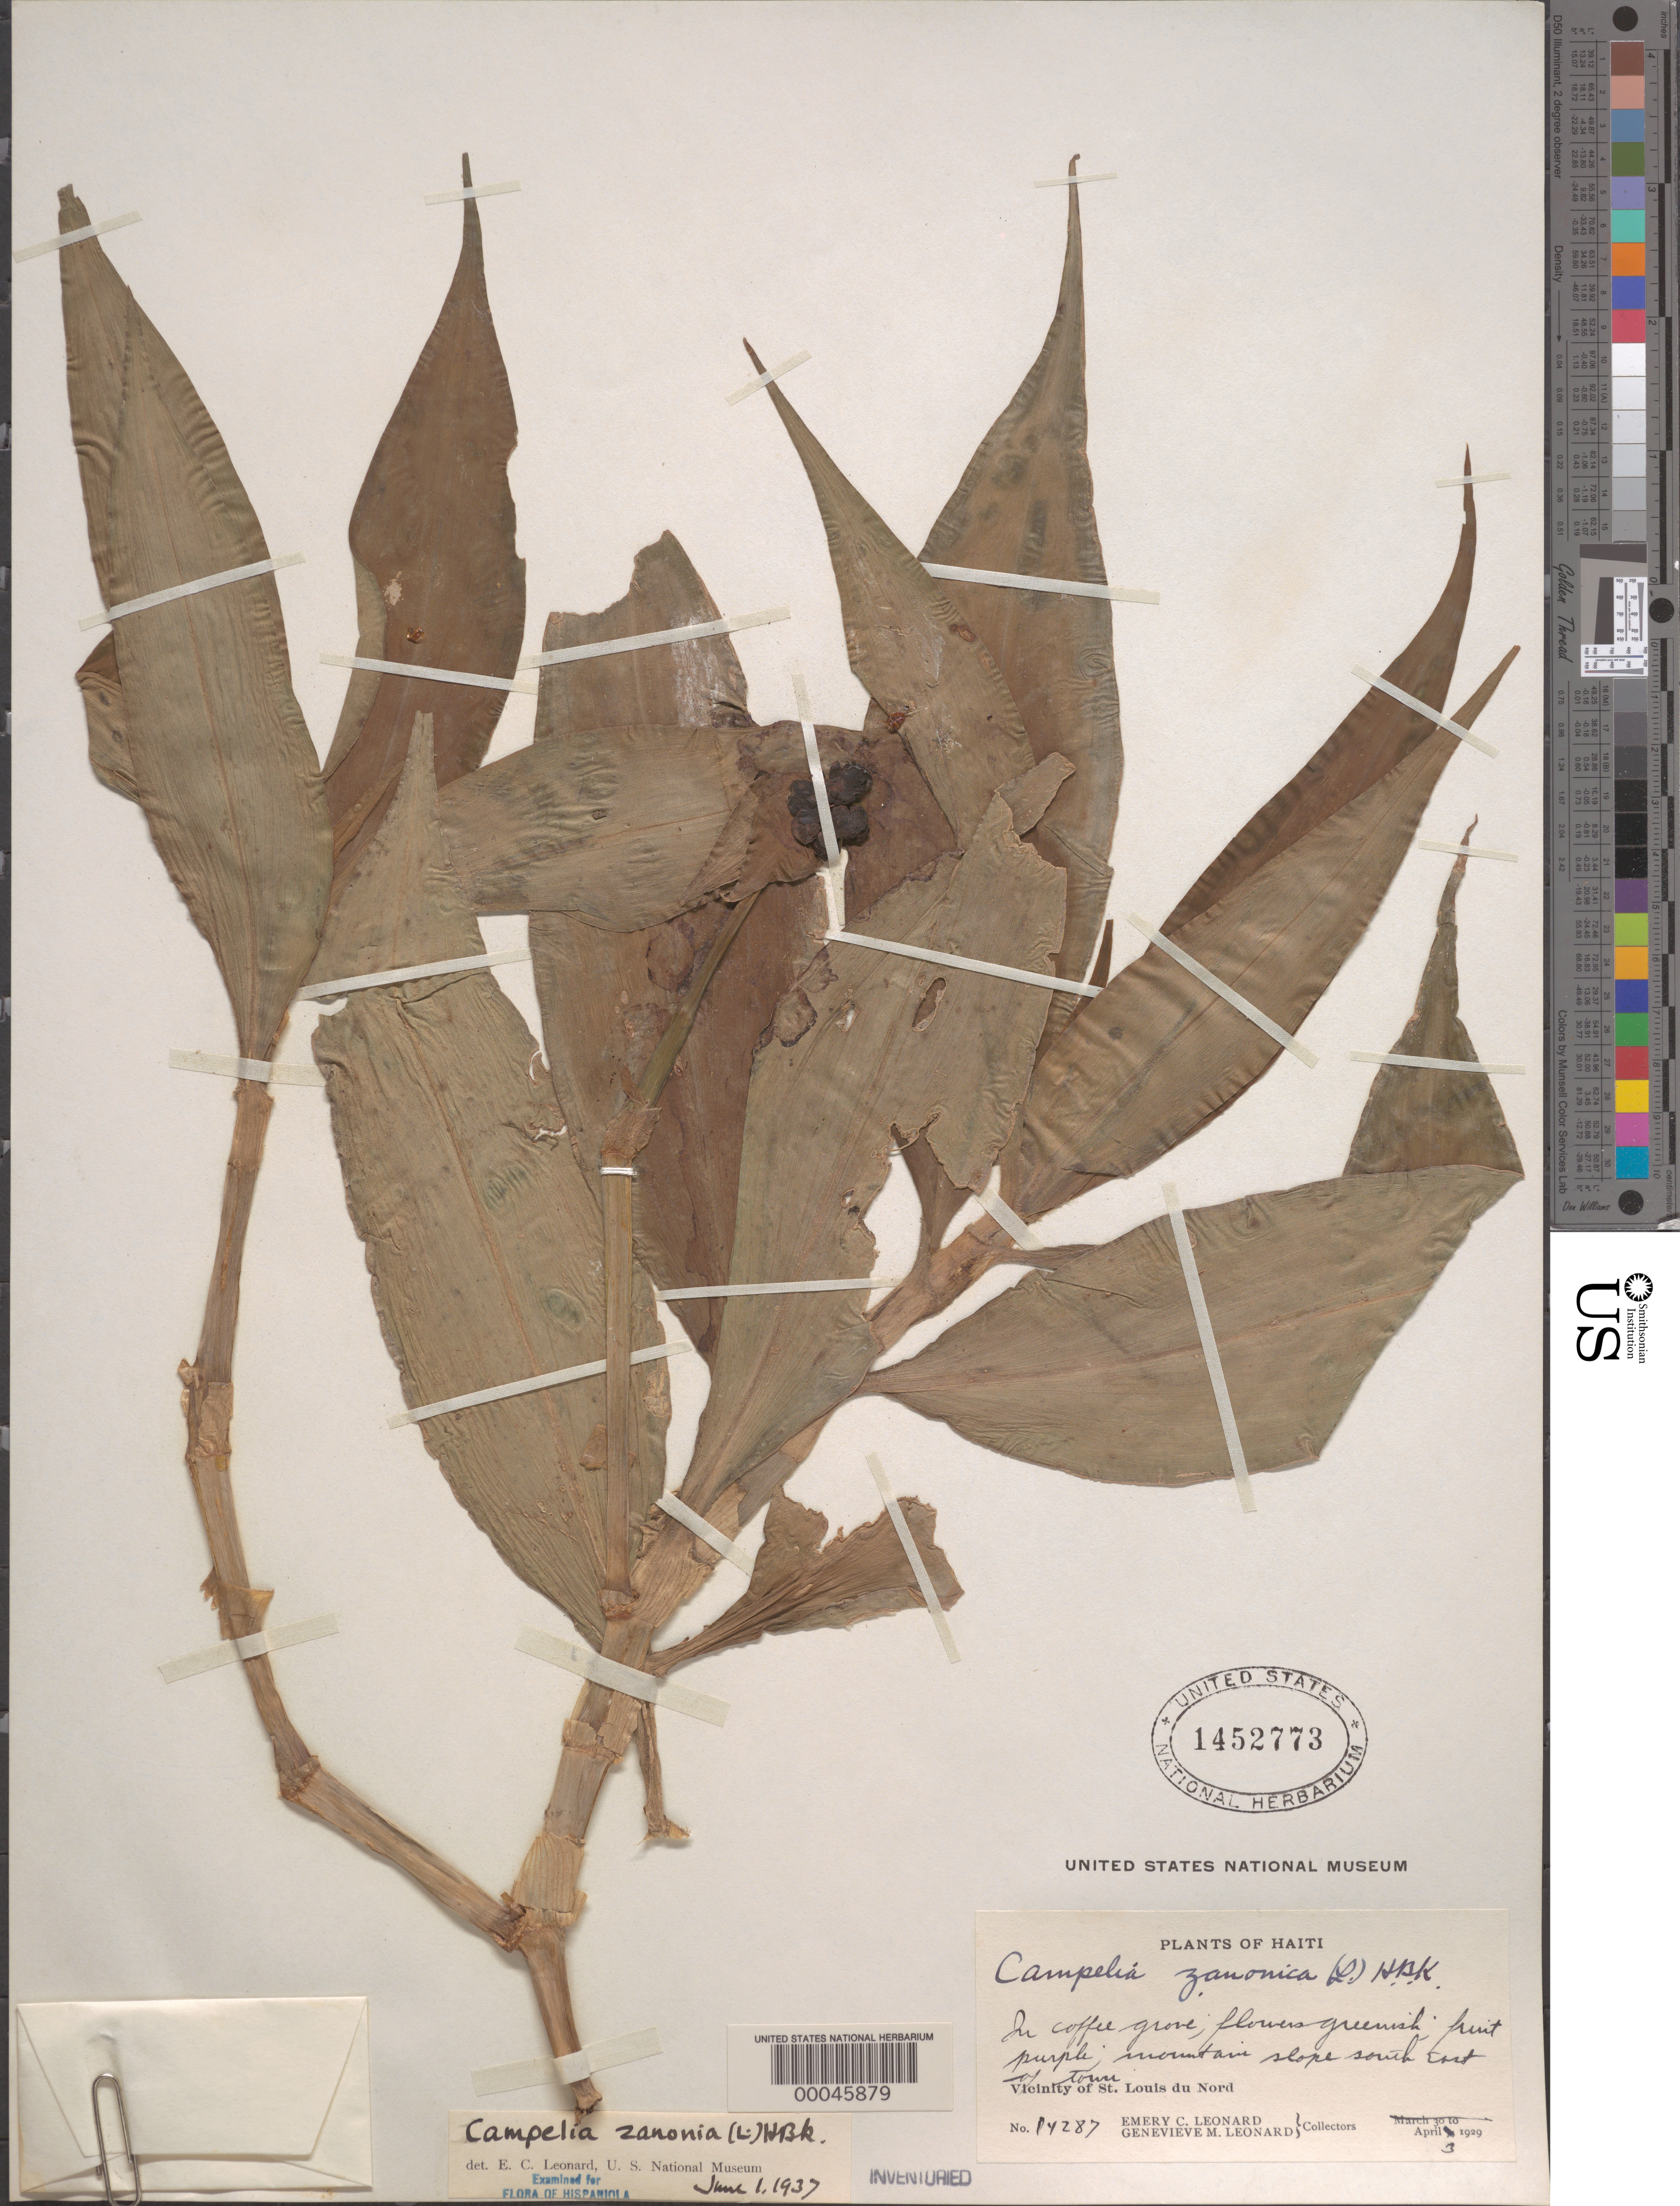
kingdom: Plantae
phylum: Tracheophyta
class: Liliopsida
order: Commelinales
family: Commelinaceae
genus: Tradescantia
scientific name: Tradescantia zanonia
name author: (L.) Sw.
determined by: Leonard, Emery C., (US)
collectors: E. C. Leonard & G. M. Leonard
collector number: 14287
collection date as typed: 03 Apr 1929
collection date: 1929-04-03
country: Haiti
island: Hispaniola Island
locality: Near st. louis du nord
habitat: Coffee grove, mountain slope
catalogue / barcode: US 1452773